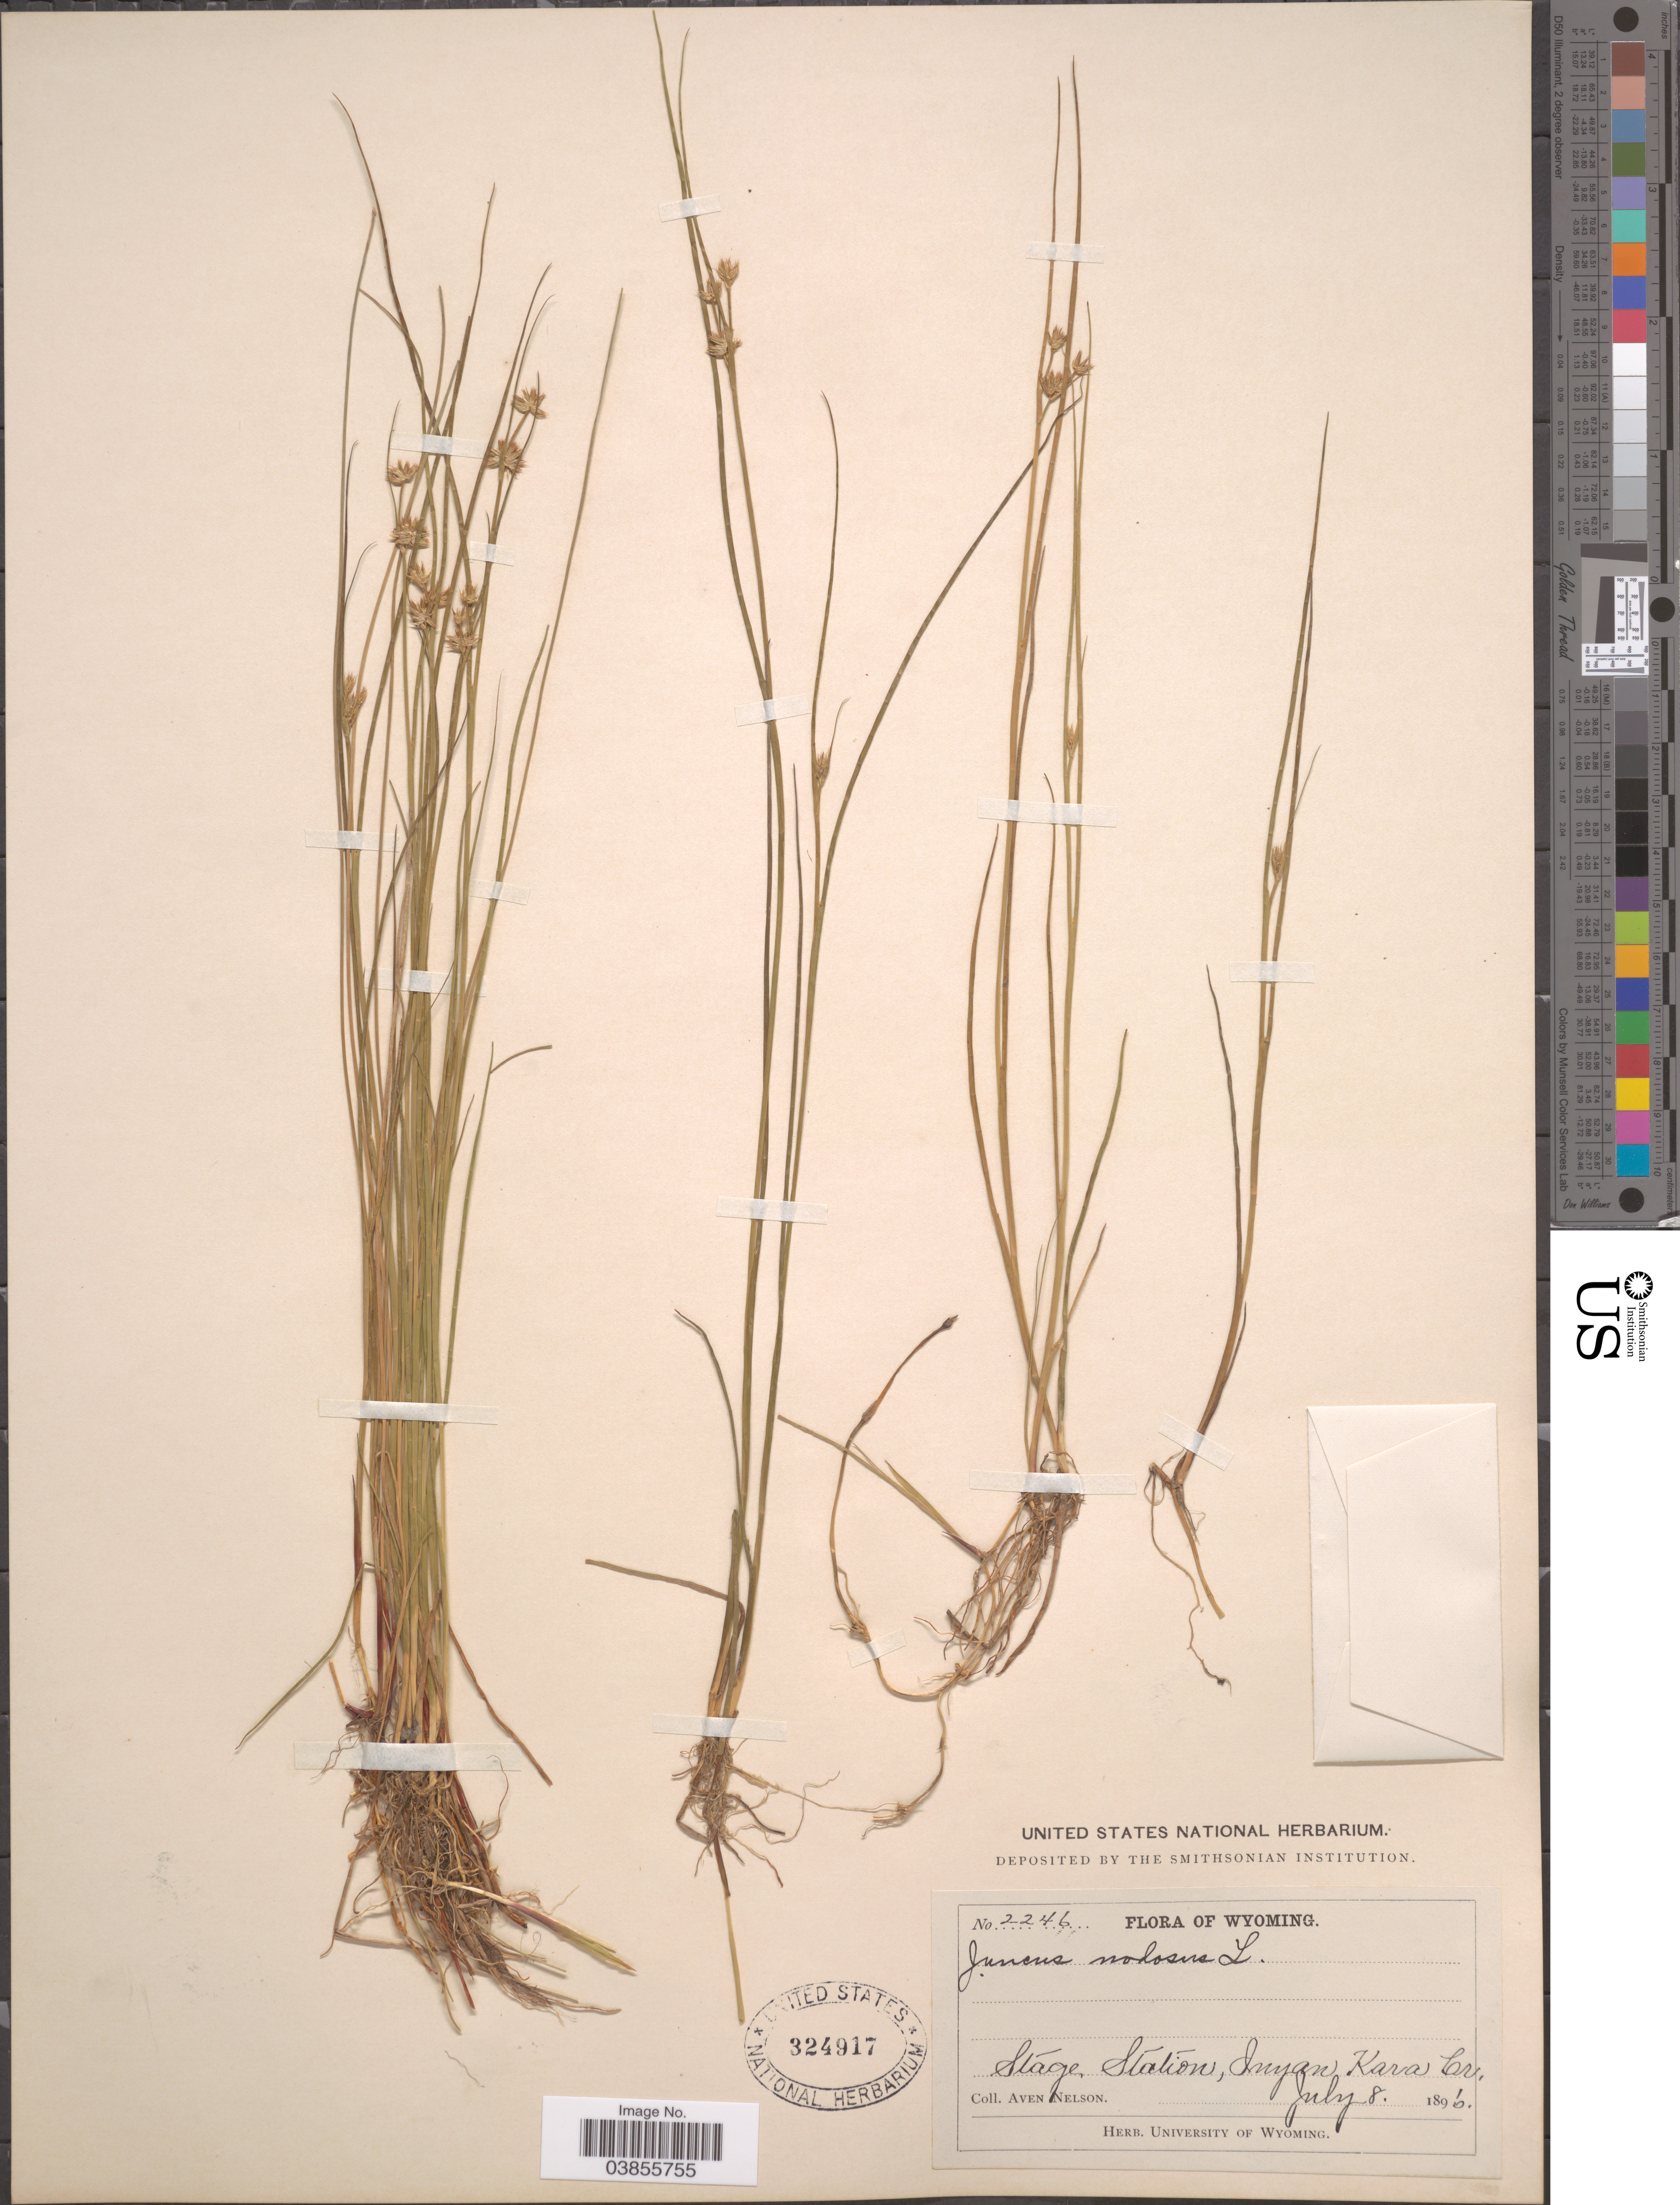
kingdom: Plantae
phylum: Tracheophyta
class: Liliopsida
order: Poales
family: Juncaceae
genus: Juncus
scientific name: Juncus nodosus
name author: L.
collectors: A. Nelson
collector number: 2246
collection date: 1896-07-08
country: United States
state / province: Wyoming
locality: Stage Station, Inyan Kara Cr.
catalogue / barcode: US 324917